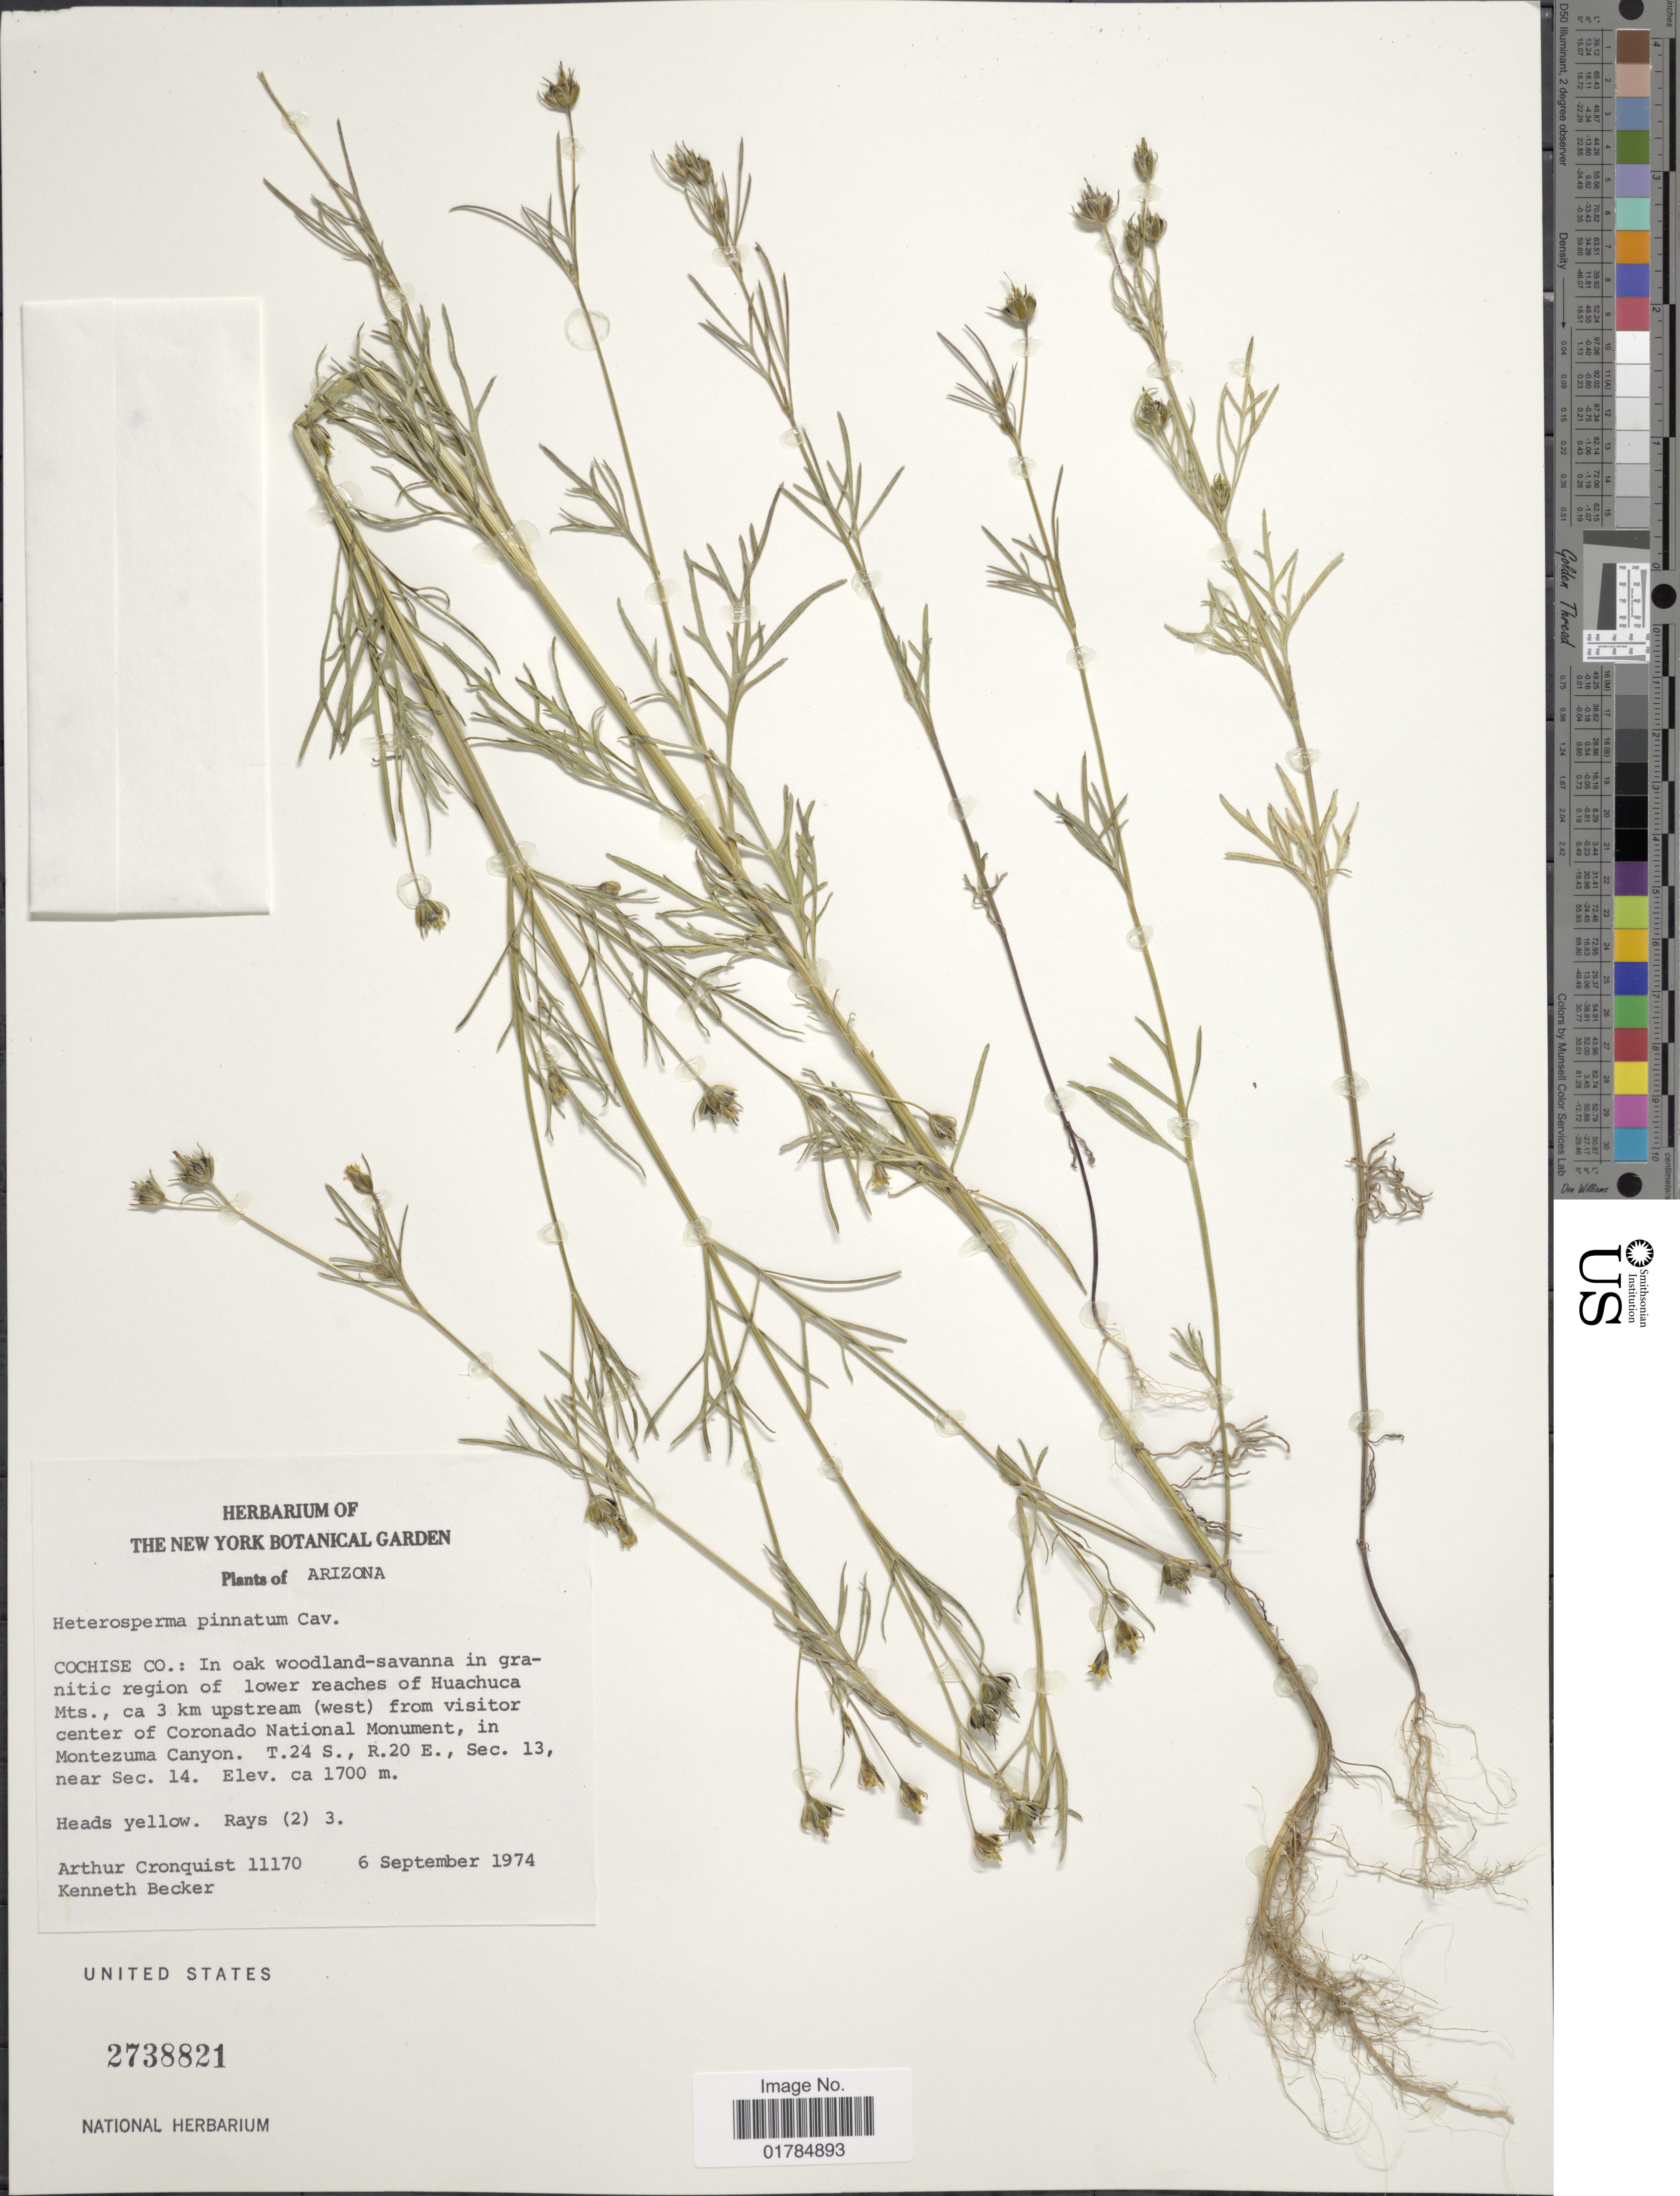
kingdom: Plantae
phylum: Tracheophyta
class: Magnoliopsida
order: Asterales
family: Asteraceae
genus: Heterosperma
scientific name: Heterosperma pinnatum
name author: Cav.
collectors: A. J. Cronquist & K. M. Becker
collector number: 11170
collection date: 1974-09-06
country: United States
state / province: Arizona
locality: Cochise Co.: lower reaches of Huachuca Mts., c 3 km uostream (west) from visitor center of Coronado National Monument, in Montezuma Canyon. T.24 S., R.20 E., Sec. 13, near Sec. 14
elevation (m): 1700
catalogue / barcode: US 2738821